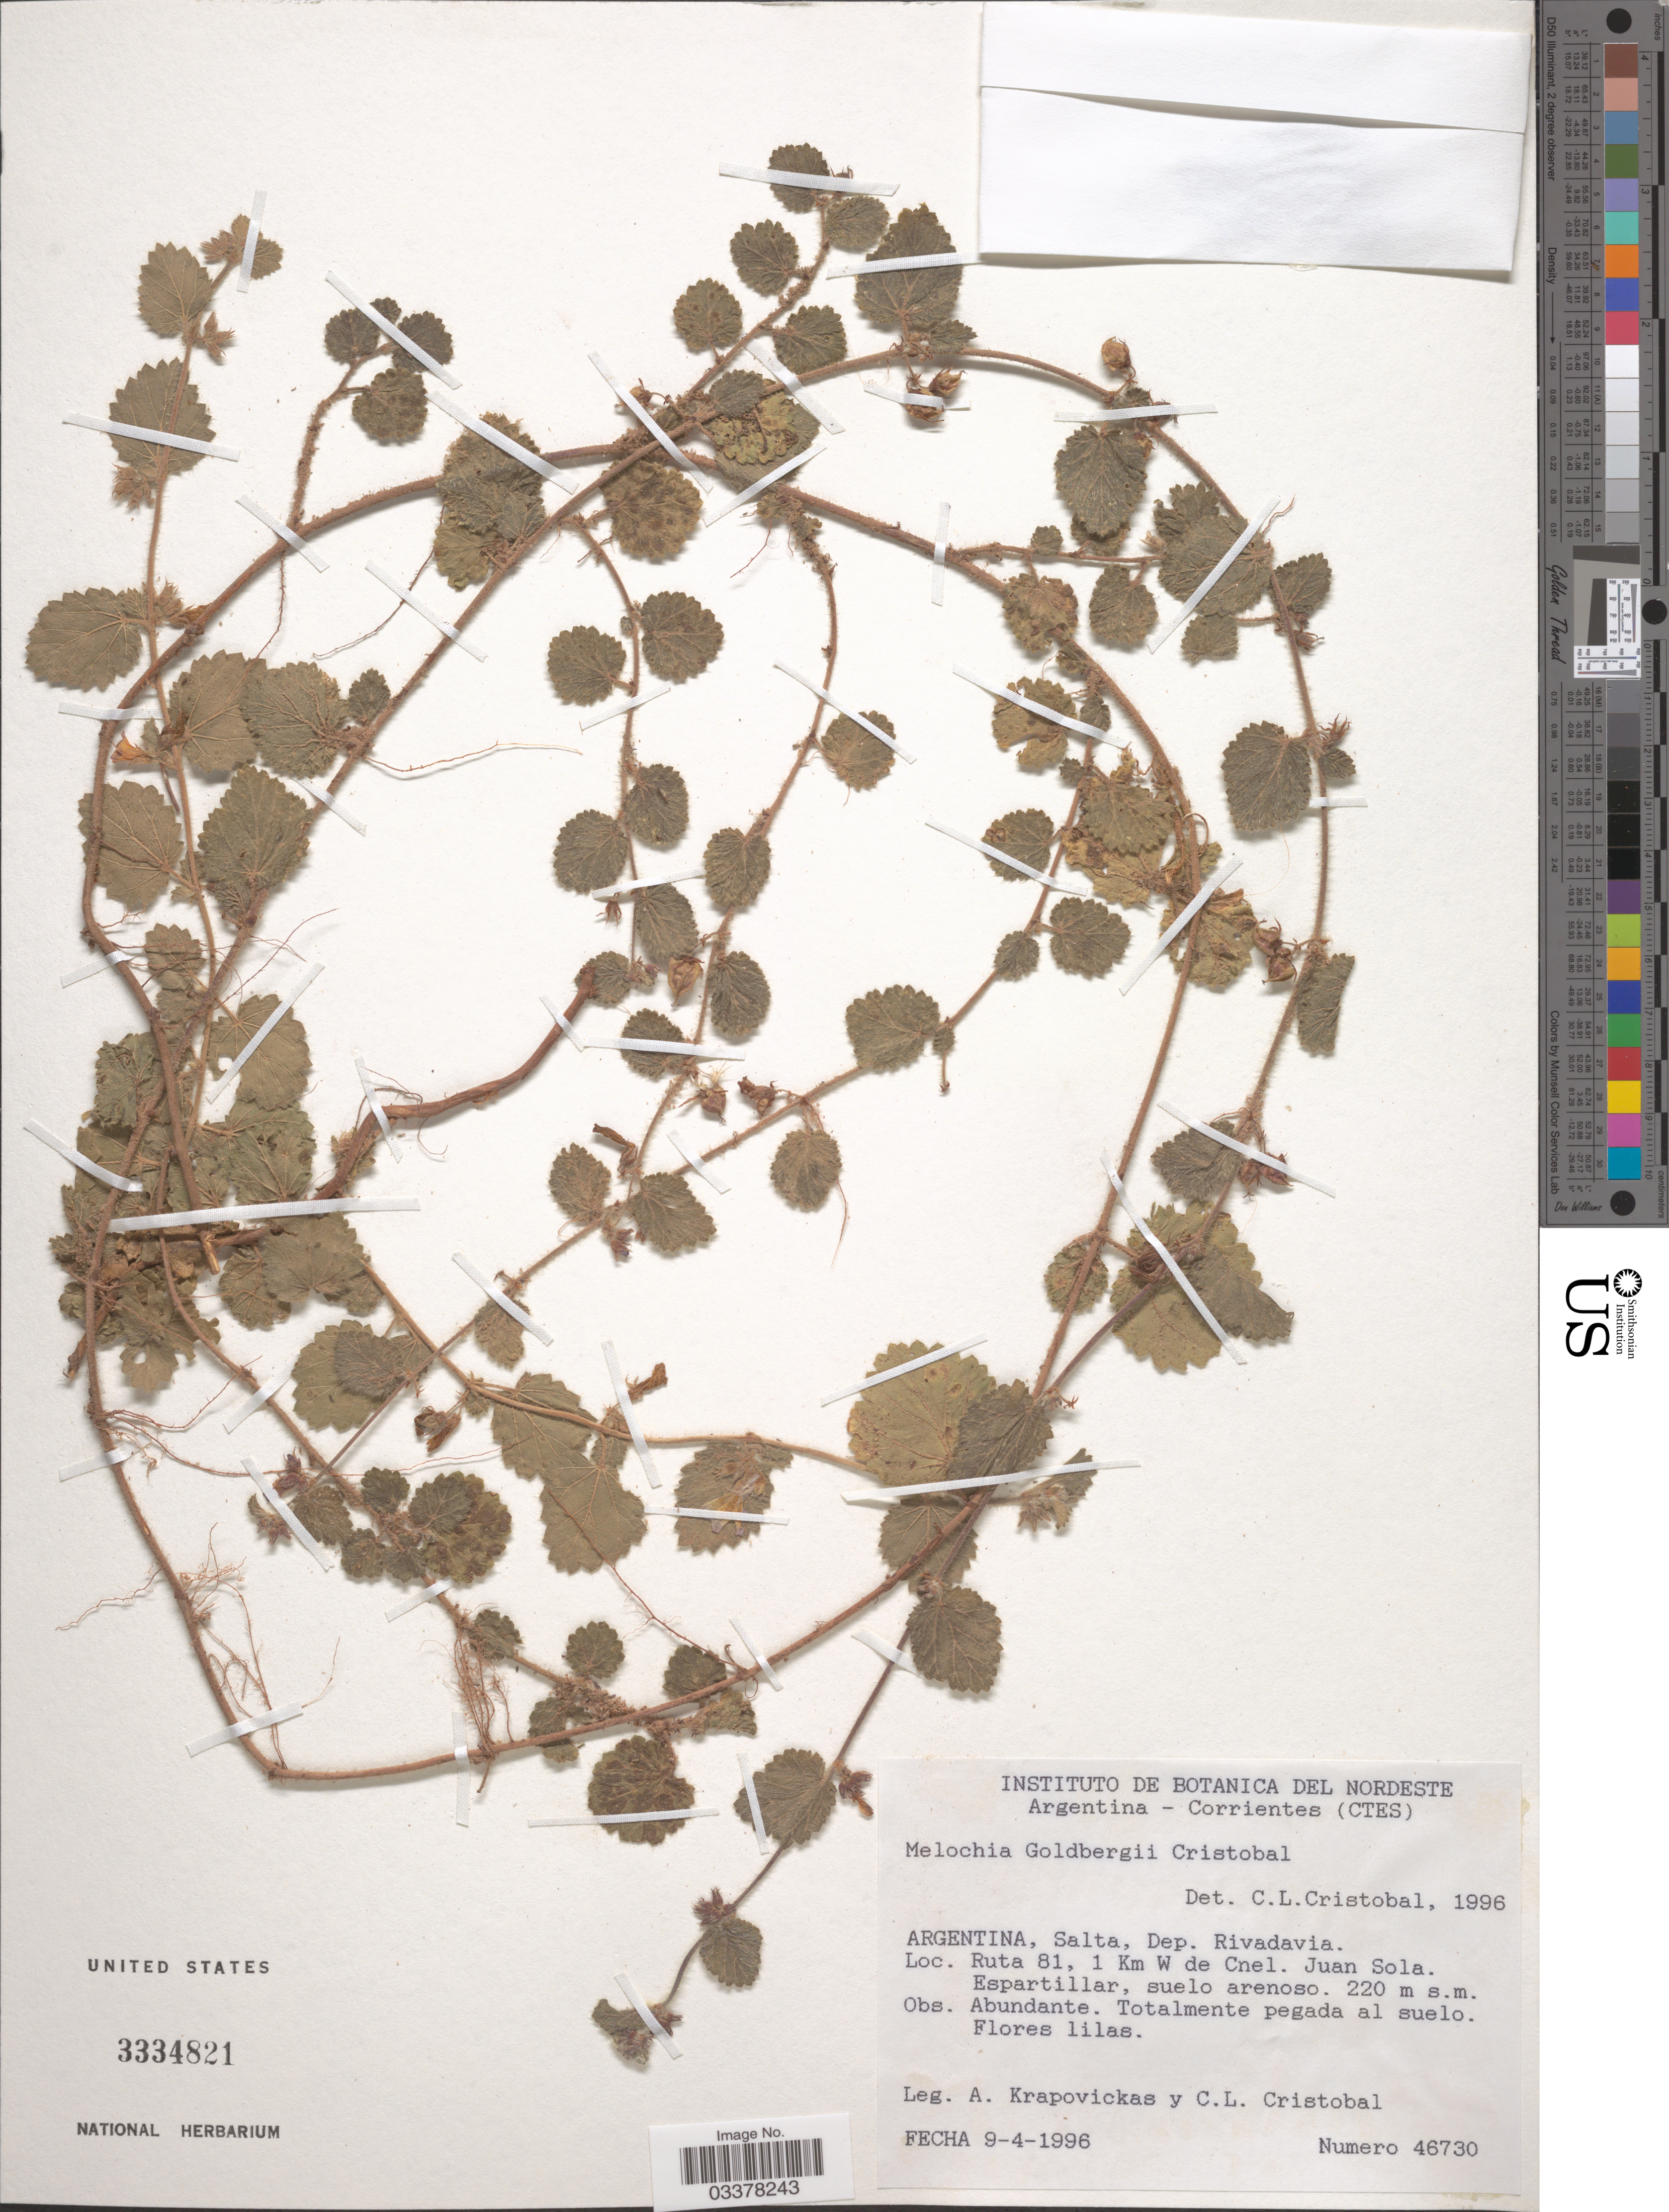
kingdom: Plantae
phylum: Tracheophyta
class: Magnoliopsida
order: Malvales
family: Malvaceae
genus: Melochia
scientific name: Melochia goldbergii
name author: Cristóbal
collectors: A. Krapovickas & C. Cristobal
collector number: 46730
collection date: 1996-04-09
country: Argentina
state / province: Salta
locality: Dep. Rivadavia. Ruta 81, 1 Km del Cnel. Juan Sola. Espartillar, suelo arenoso.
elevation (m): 220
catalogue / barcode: US 3334821